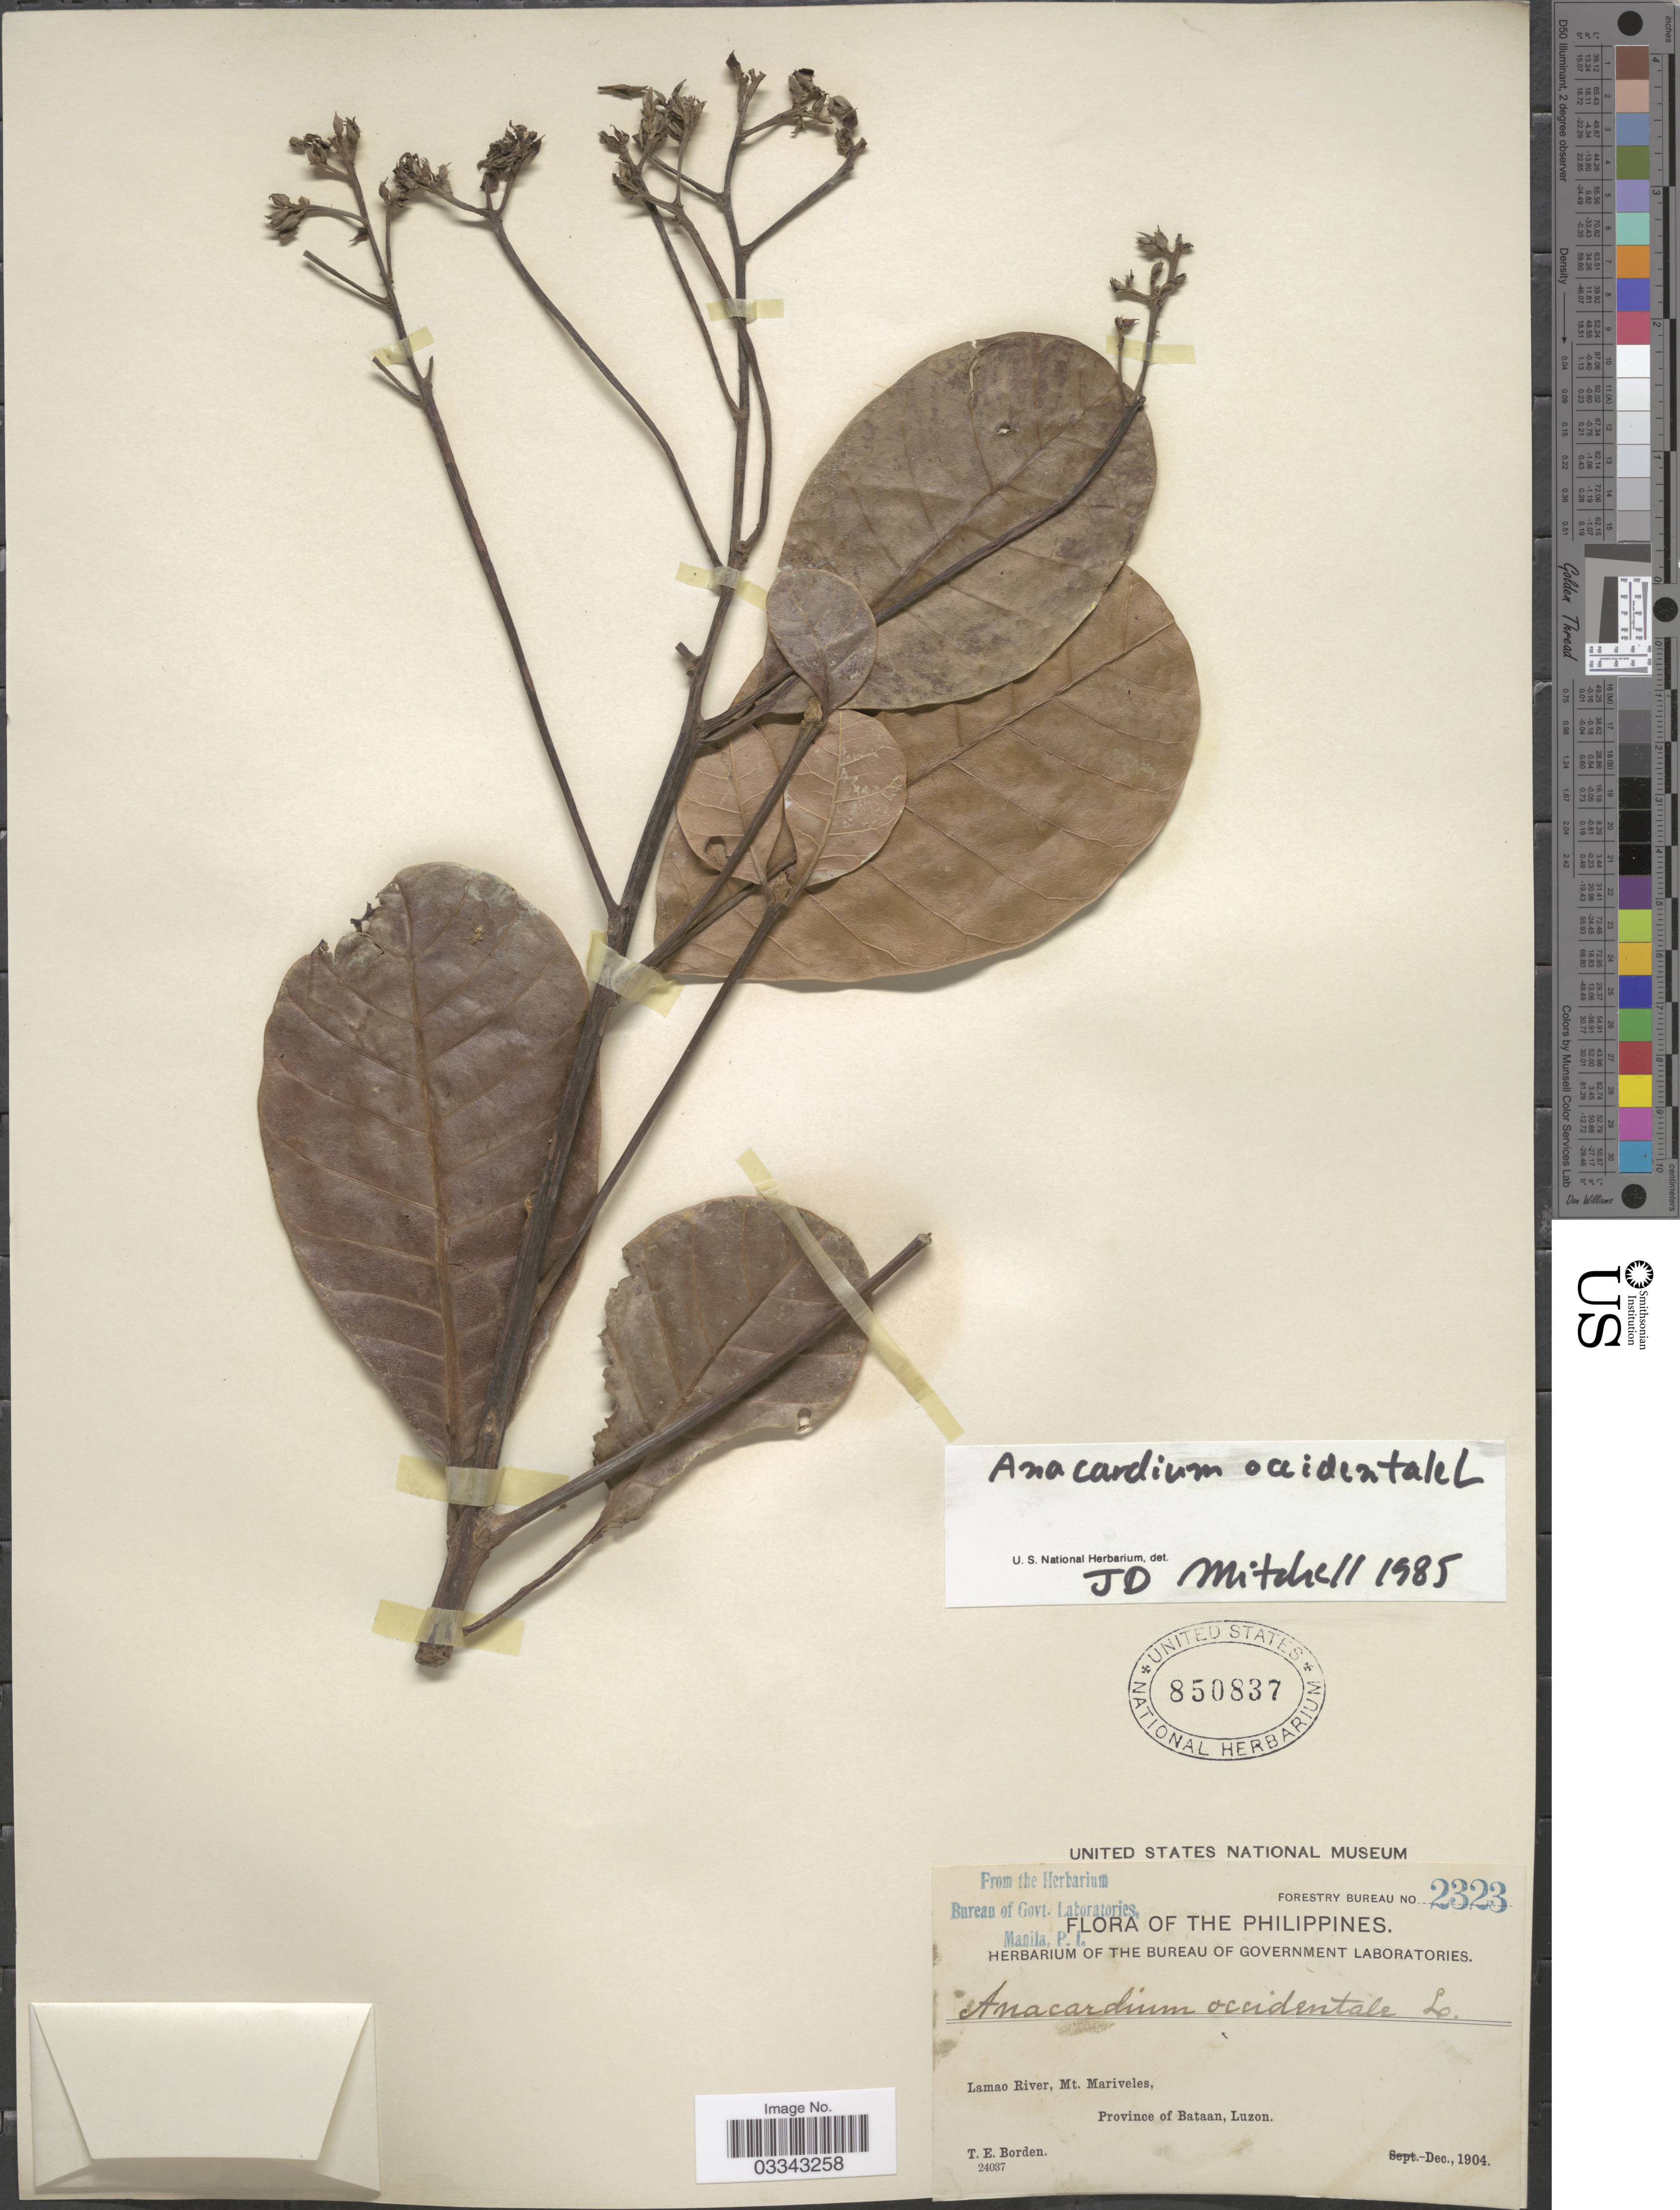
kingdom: Plantae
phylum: Tracheophyta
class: Magnoliopsida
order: Sapindales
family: Anacardiaceae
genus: Anacardium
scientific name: Anacardium occidentale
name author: L.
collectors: T. E. Borden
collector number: Forestry Bureau 2323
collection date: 1904-12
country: Philippines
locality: Lamao River, Mt. Mariveles, Province of Bataan, Luzon.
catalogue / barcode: US 850837